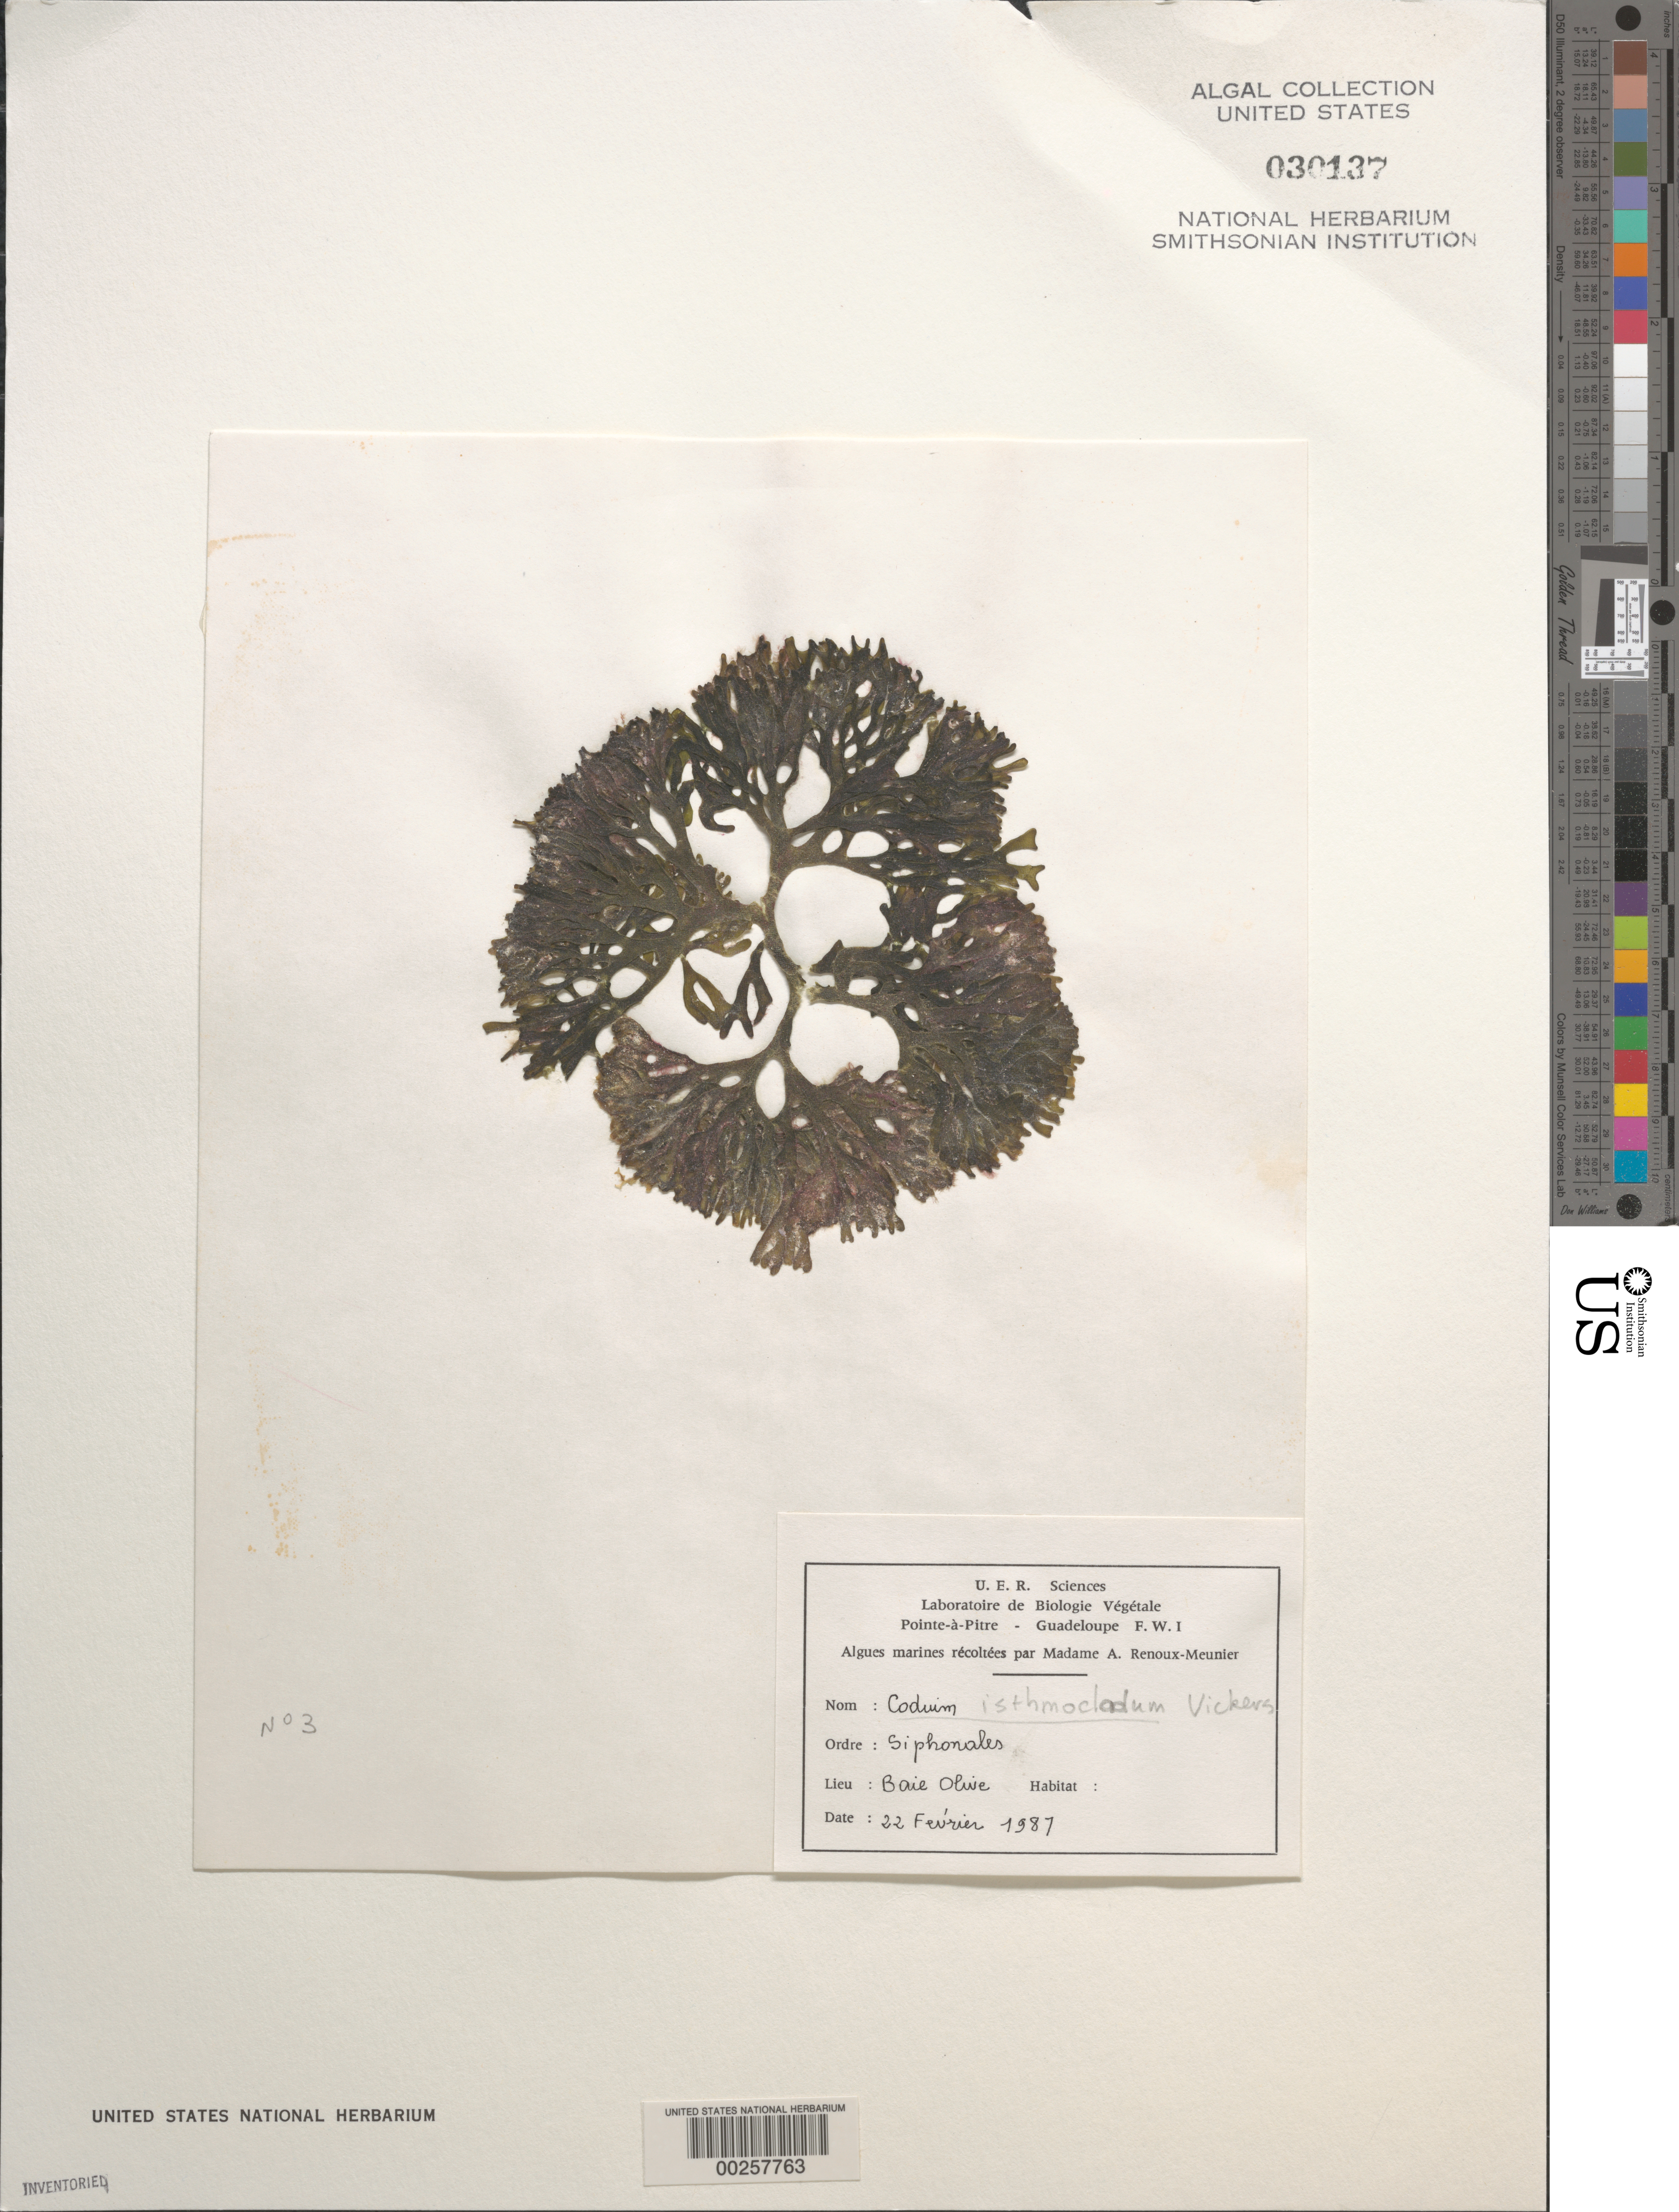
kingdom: Plantae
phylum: Chlorophyta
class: Ulvophyceae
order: Bryopsidales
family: Codiaceae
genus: Codium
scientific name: Codium isthmocladum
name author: Vickers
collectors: A. Renoux-Meunier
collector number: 3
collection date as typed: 22 Feb 1987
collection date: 1987-02-22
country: Guadeloupe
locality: Baie Olive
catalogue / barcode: US 30137